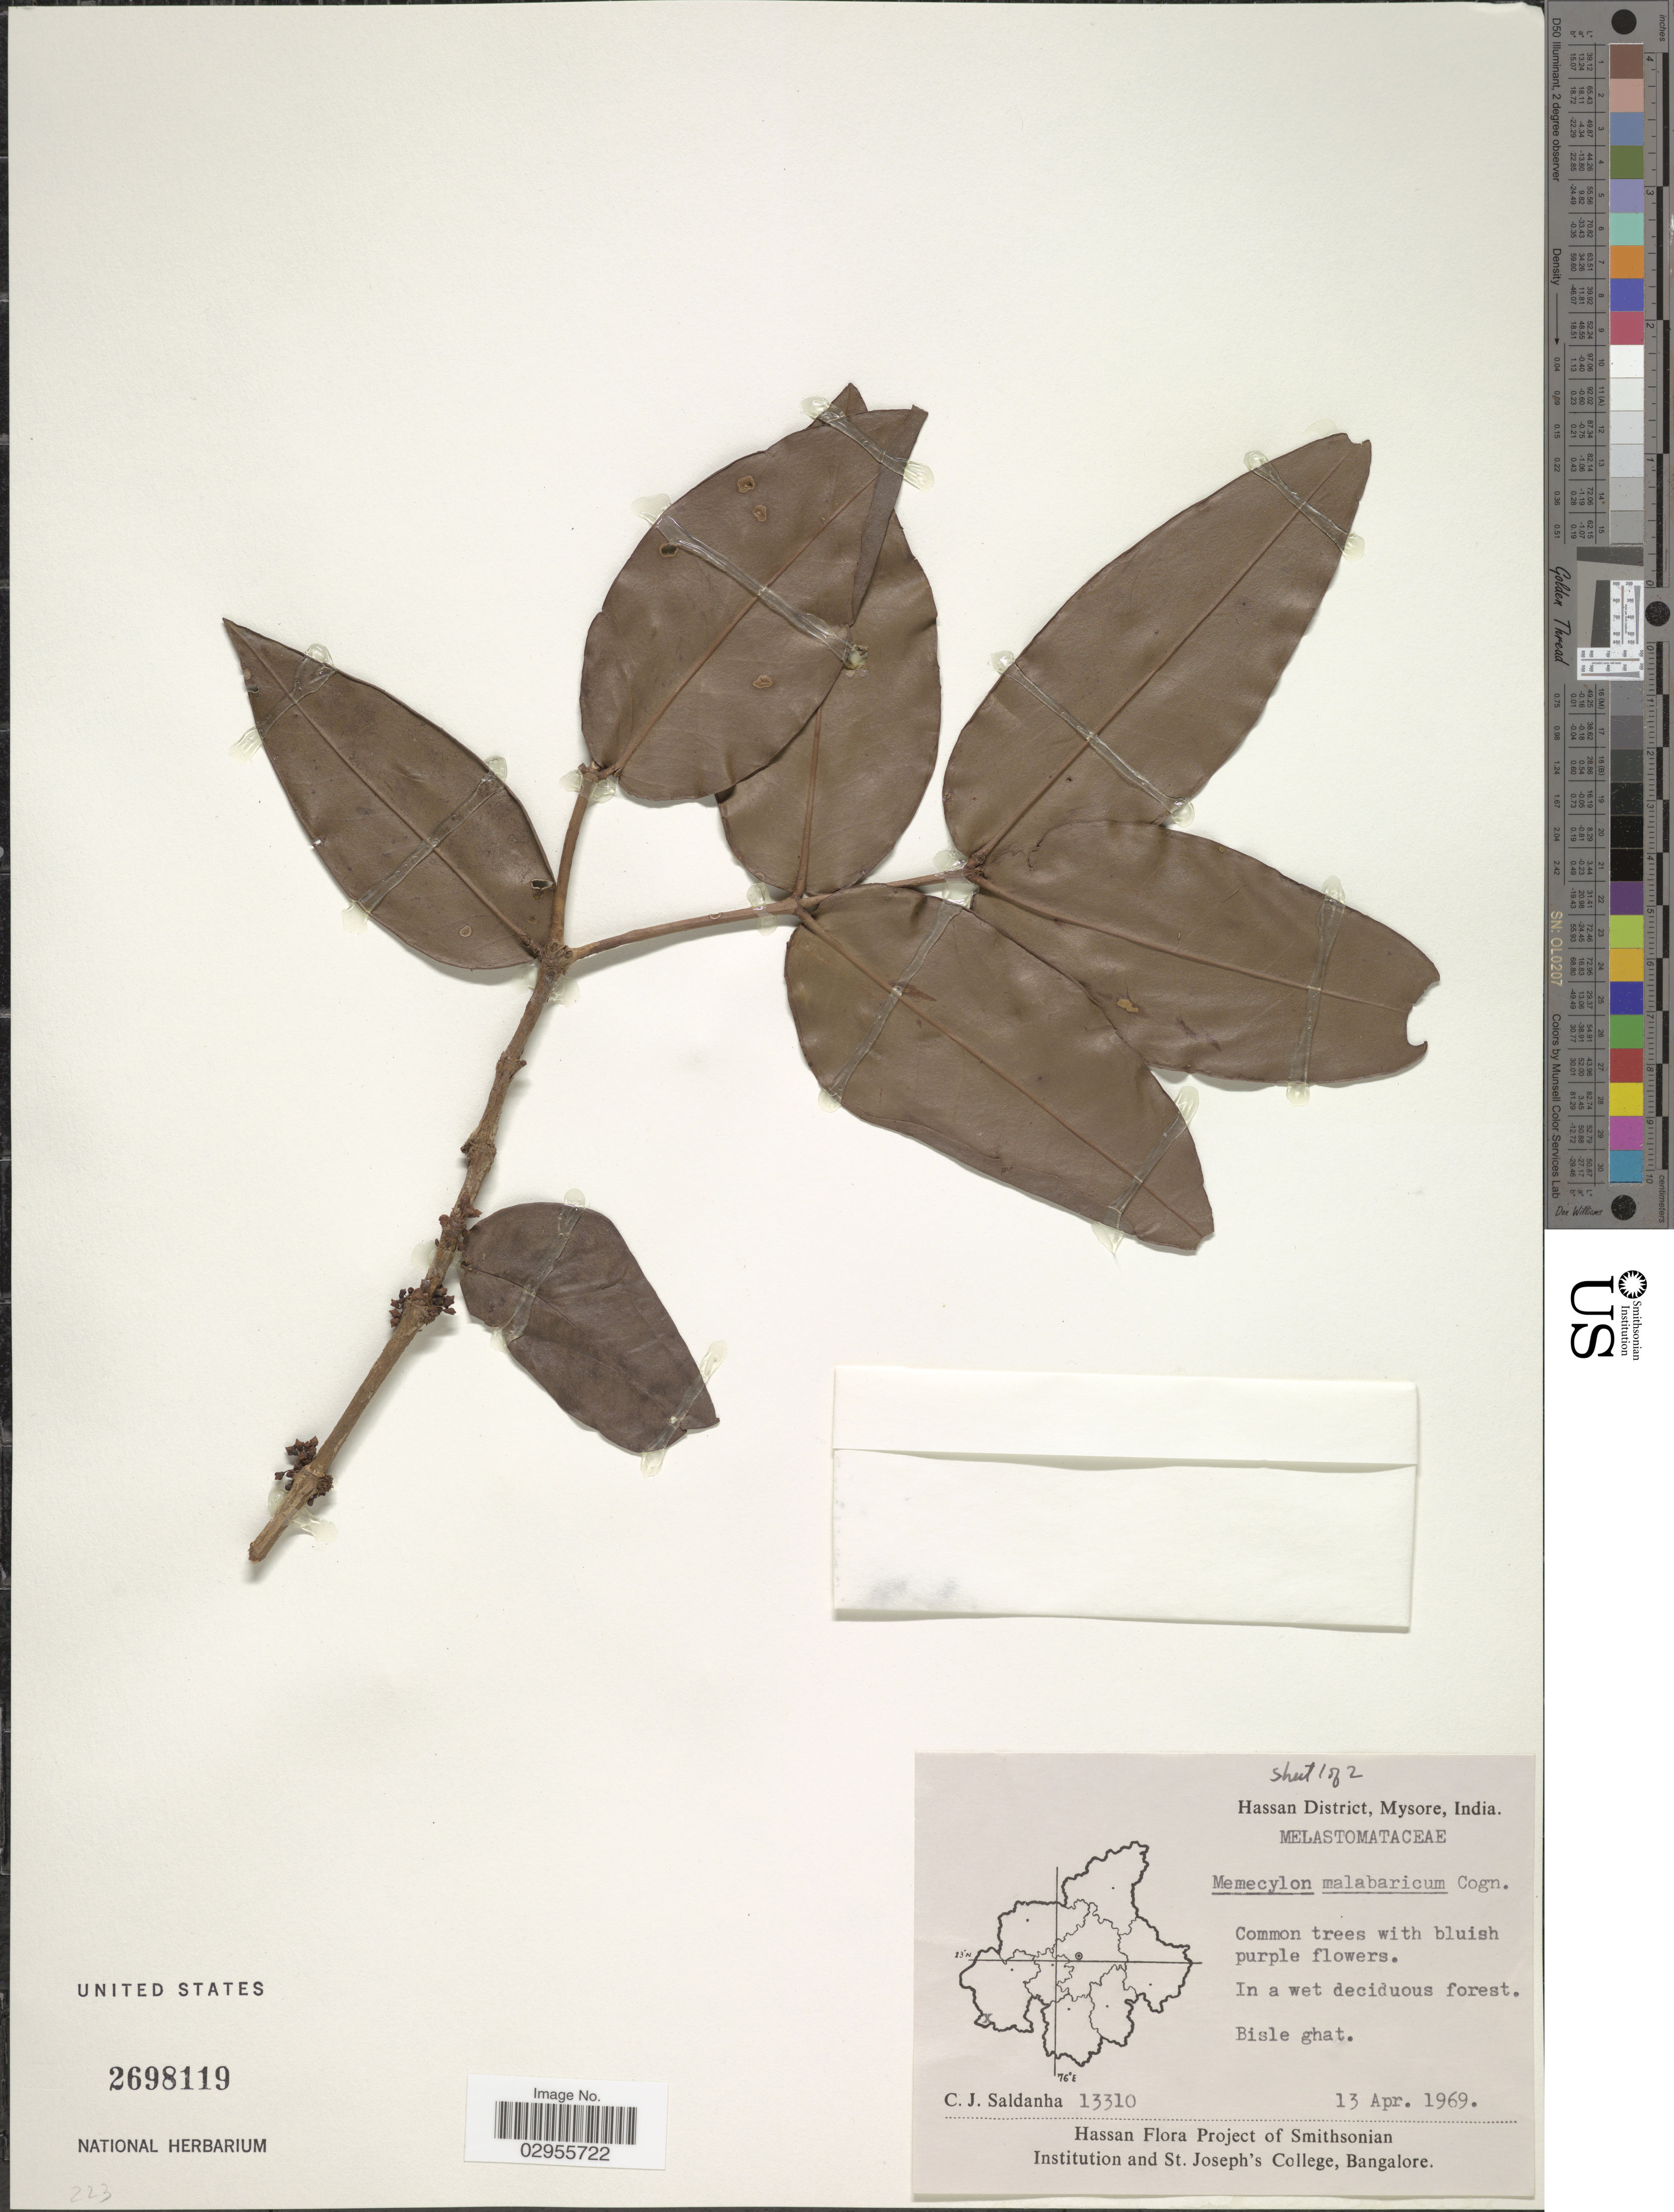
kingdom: Plantae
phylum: Tracheophyta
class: Magnoliopsida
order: Myrtales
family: Melastomataceae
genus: Memecylon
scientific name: Memecylon malabaricum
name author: Cogn.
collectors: C. J. Saldanha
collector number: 13310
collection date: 1969-04-13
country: India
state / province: Karnataka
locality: Hassan District, Mysore. Bisle ghat.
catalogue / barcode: US 2698119